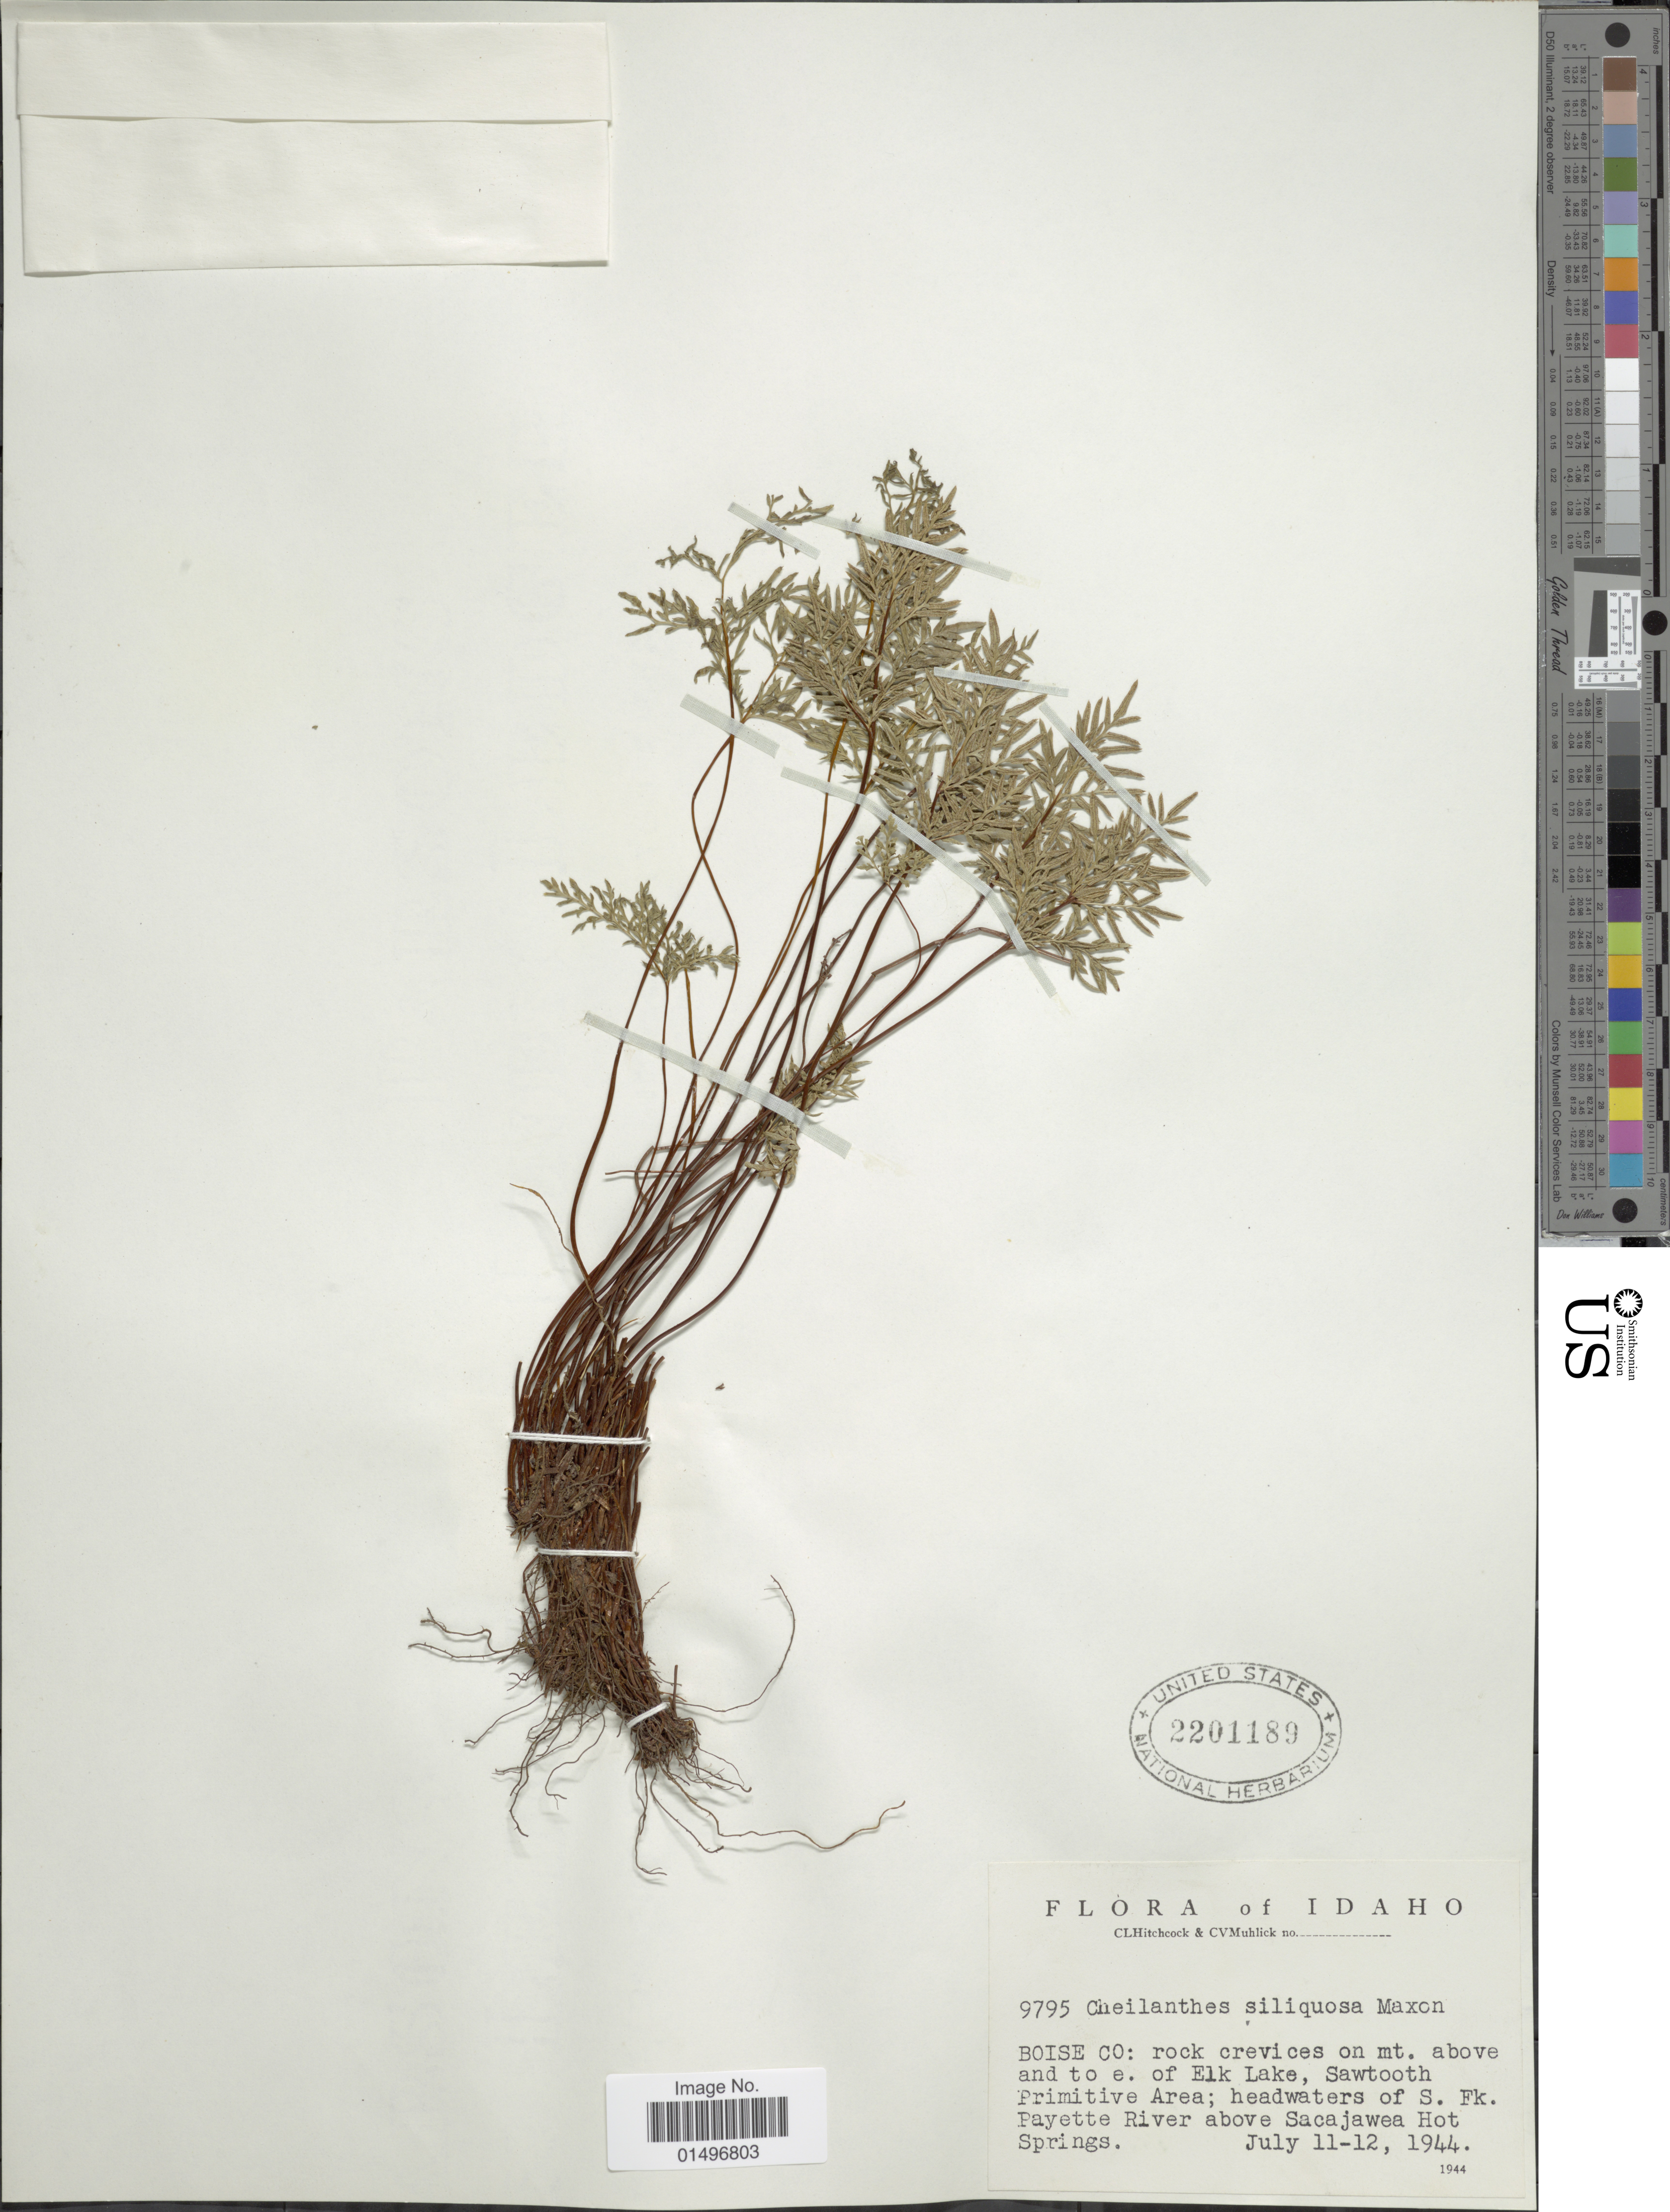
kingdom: Plantae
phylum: Tracheophyta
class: Polypodiopsida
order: Polypodiales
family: Pteridaceae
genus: Aspidotis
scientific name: Aspidotis densa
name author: (Brack.) Lellinger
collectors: C. L. Hitchcock & C. V. Muhlick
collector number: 9795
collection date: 1944-07-11/1944-07-12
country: United States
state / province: Idaho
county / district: Boise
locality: Rock crevices on mt. above and to E of Elk Lake, Sawtooth Primitive Area; headwaters of S. Fk. Payette River above Sacajawea Hot Springs.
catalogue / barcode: US 2201189